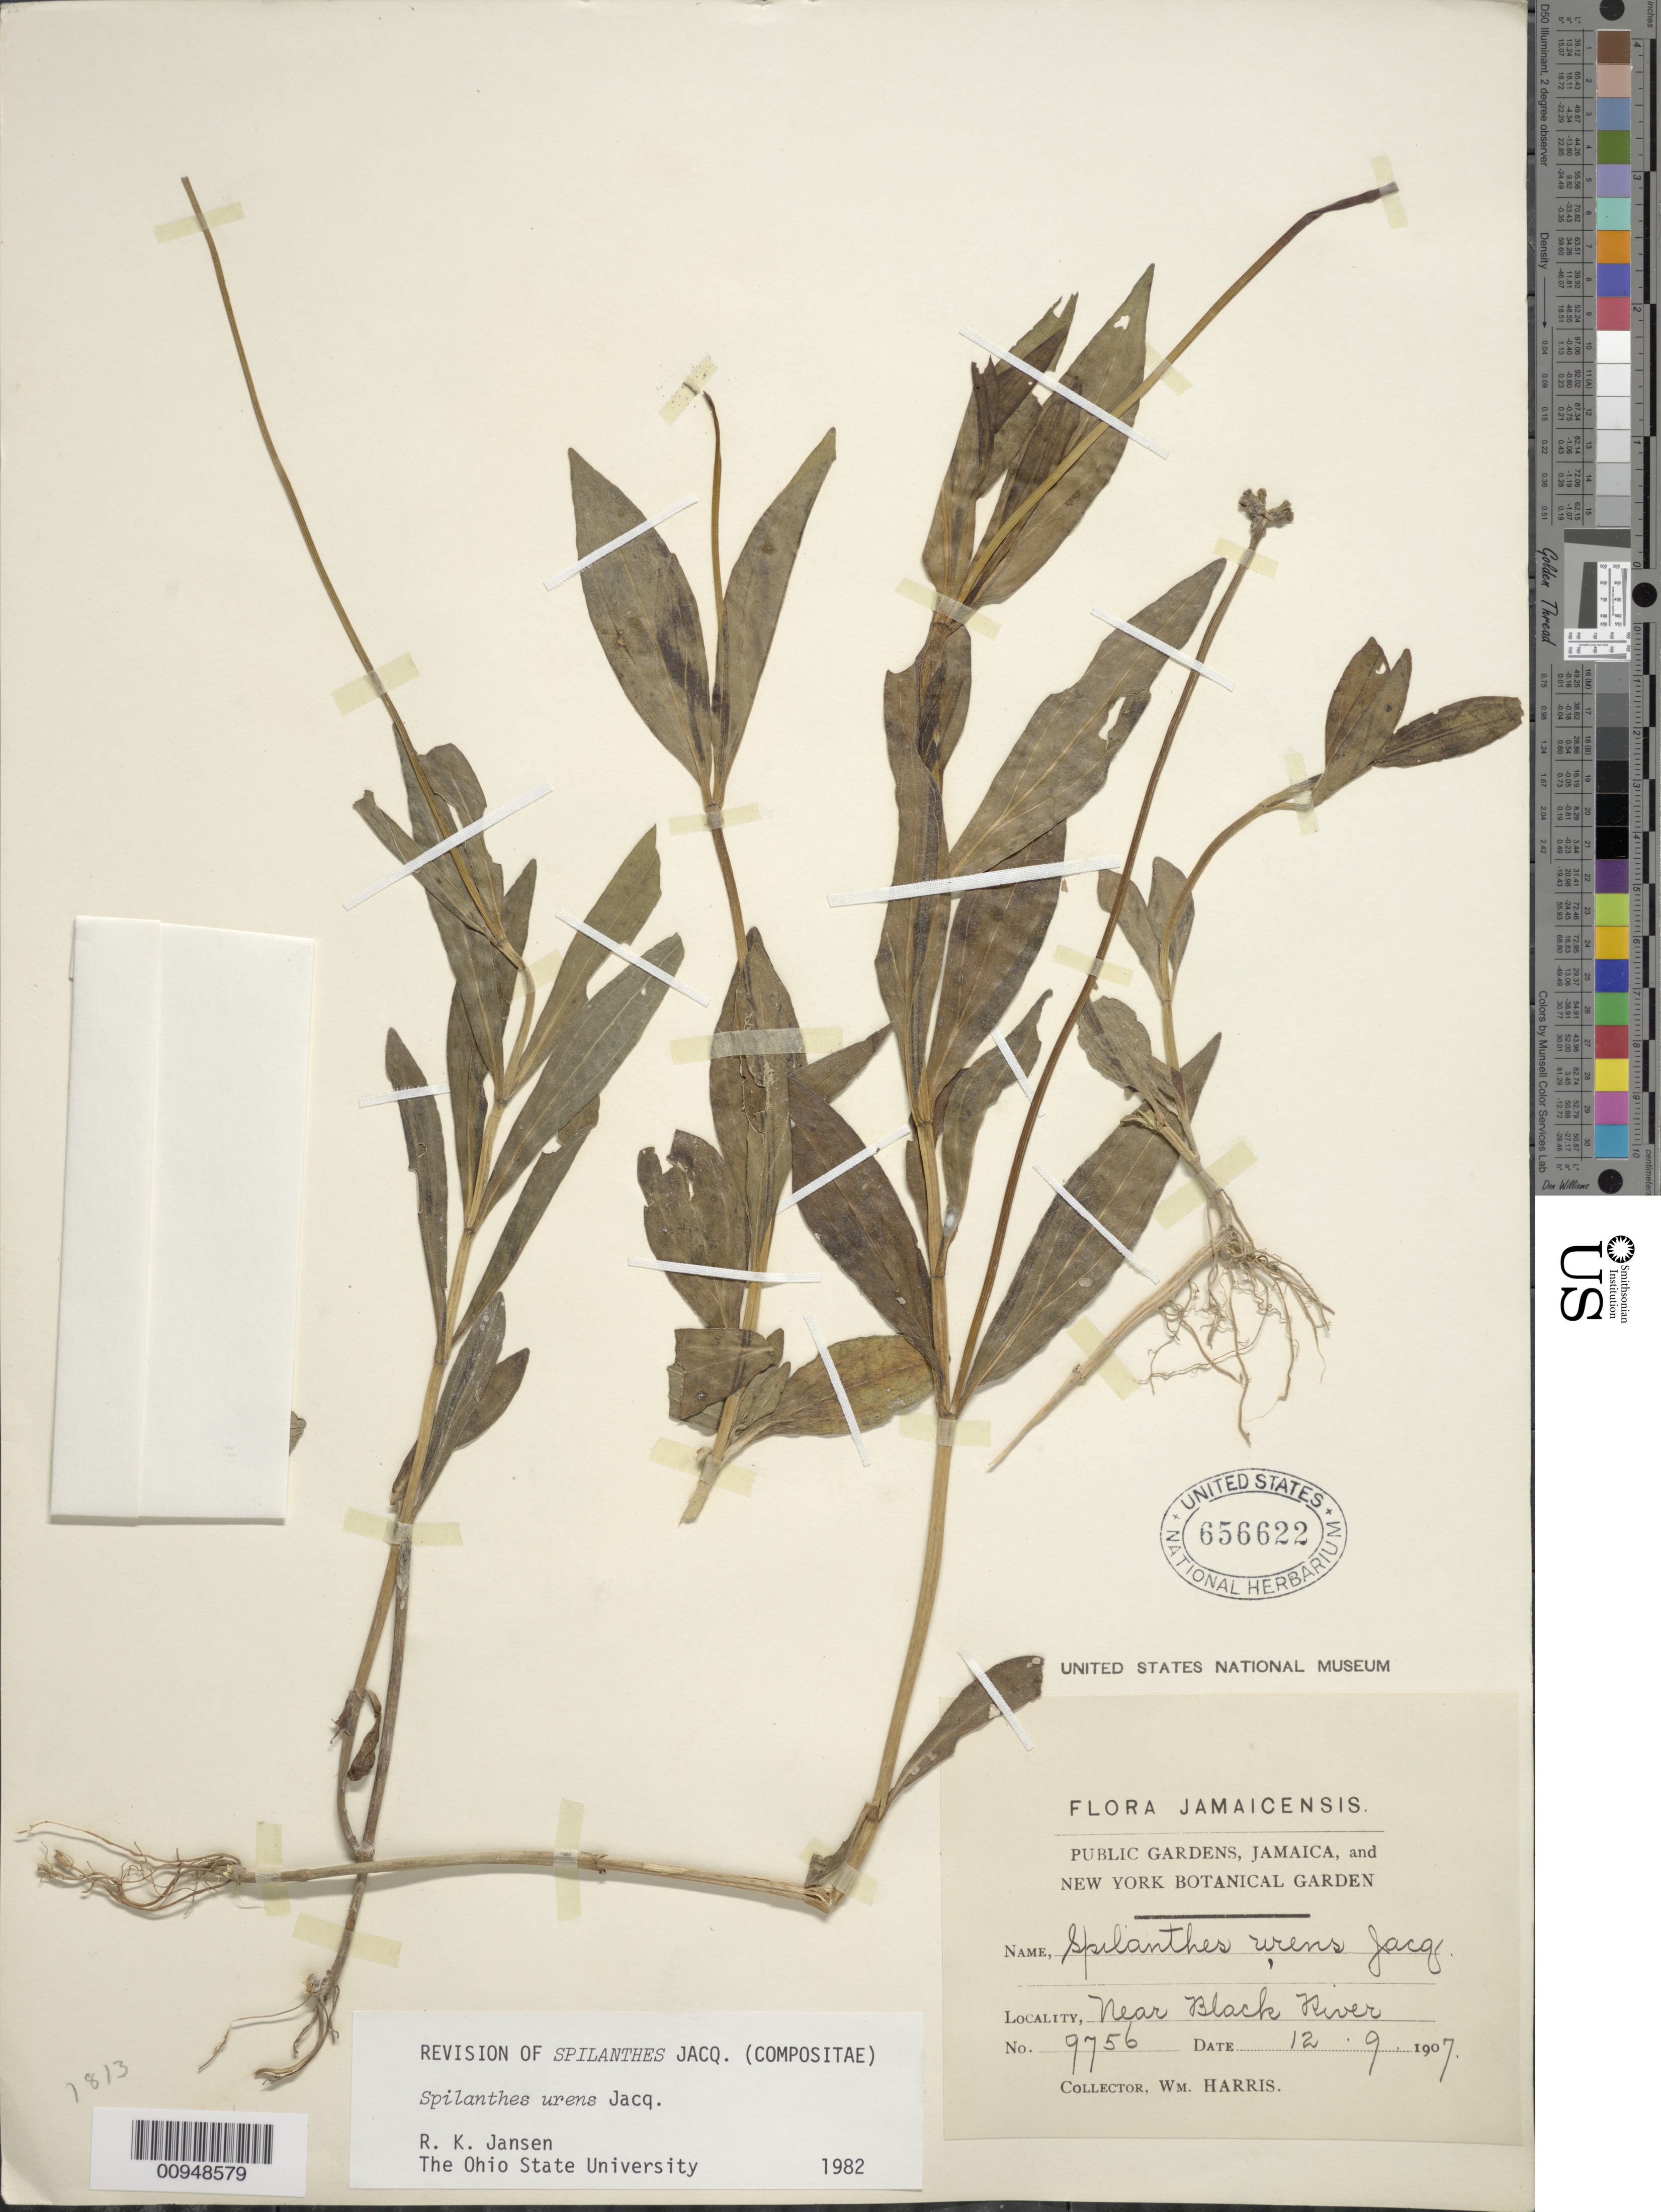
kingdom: Plantae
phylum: Tracheophyta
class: Magnoliopsida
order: Asterales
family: Asteraceae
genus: Spilanthes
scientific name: Spilanthes urens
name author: Jacq.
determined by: Jansen, R. K.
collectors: W. H. Harris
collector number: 9756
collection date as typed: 12 Sep 1907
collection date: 1907-09-12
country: Jamaica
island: Jamaica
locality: Near Black River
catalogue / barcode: US 656622